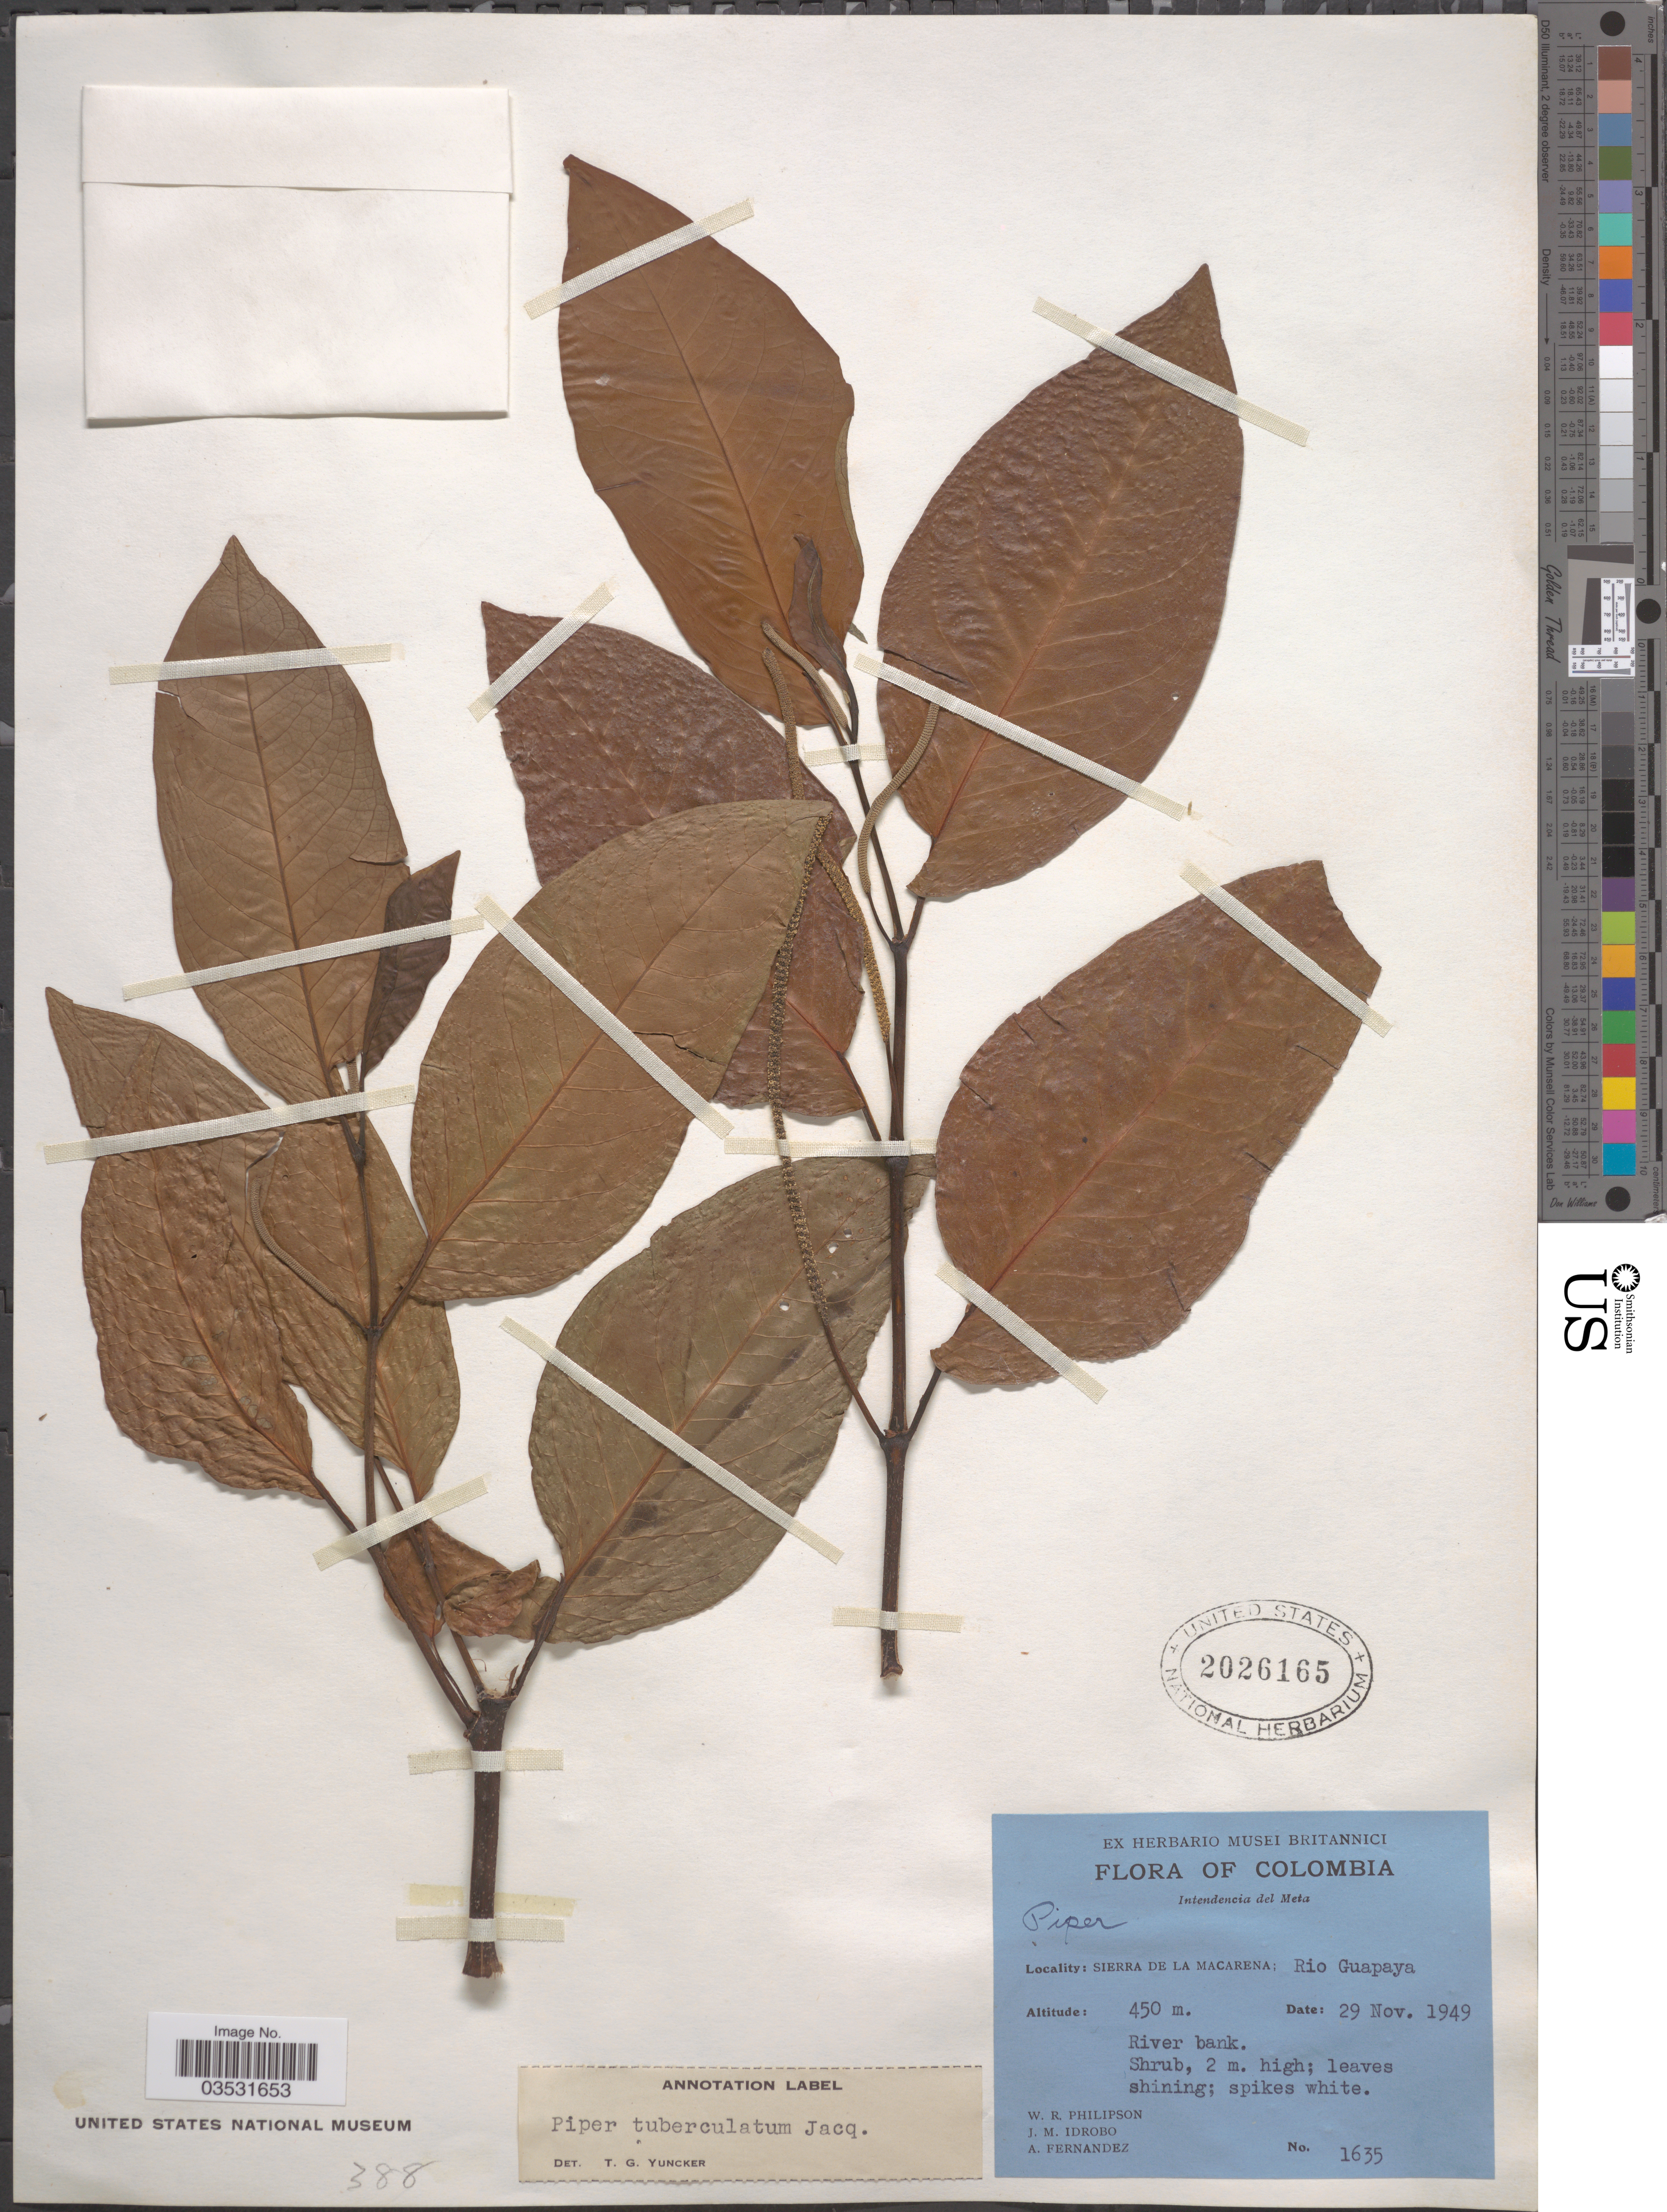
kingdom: Plantae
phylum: Tracheophyta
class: Magnoliopsida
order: Piperales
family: Piperaceae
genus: Piper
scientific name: Piper tuberculatum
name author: Jacq.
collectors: W. R. Philipson, J. M. Idrobo & A. Fernandez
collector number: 1635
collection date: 1949-11-29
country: Colombia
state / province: Meta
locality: Intendencia del Meta. Sierra De La Macarena; Río Guapaya. River bank.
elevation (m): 450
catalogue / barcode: US 2026165